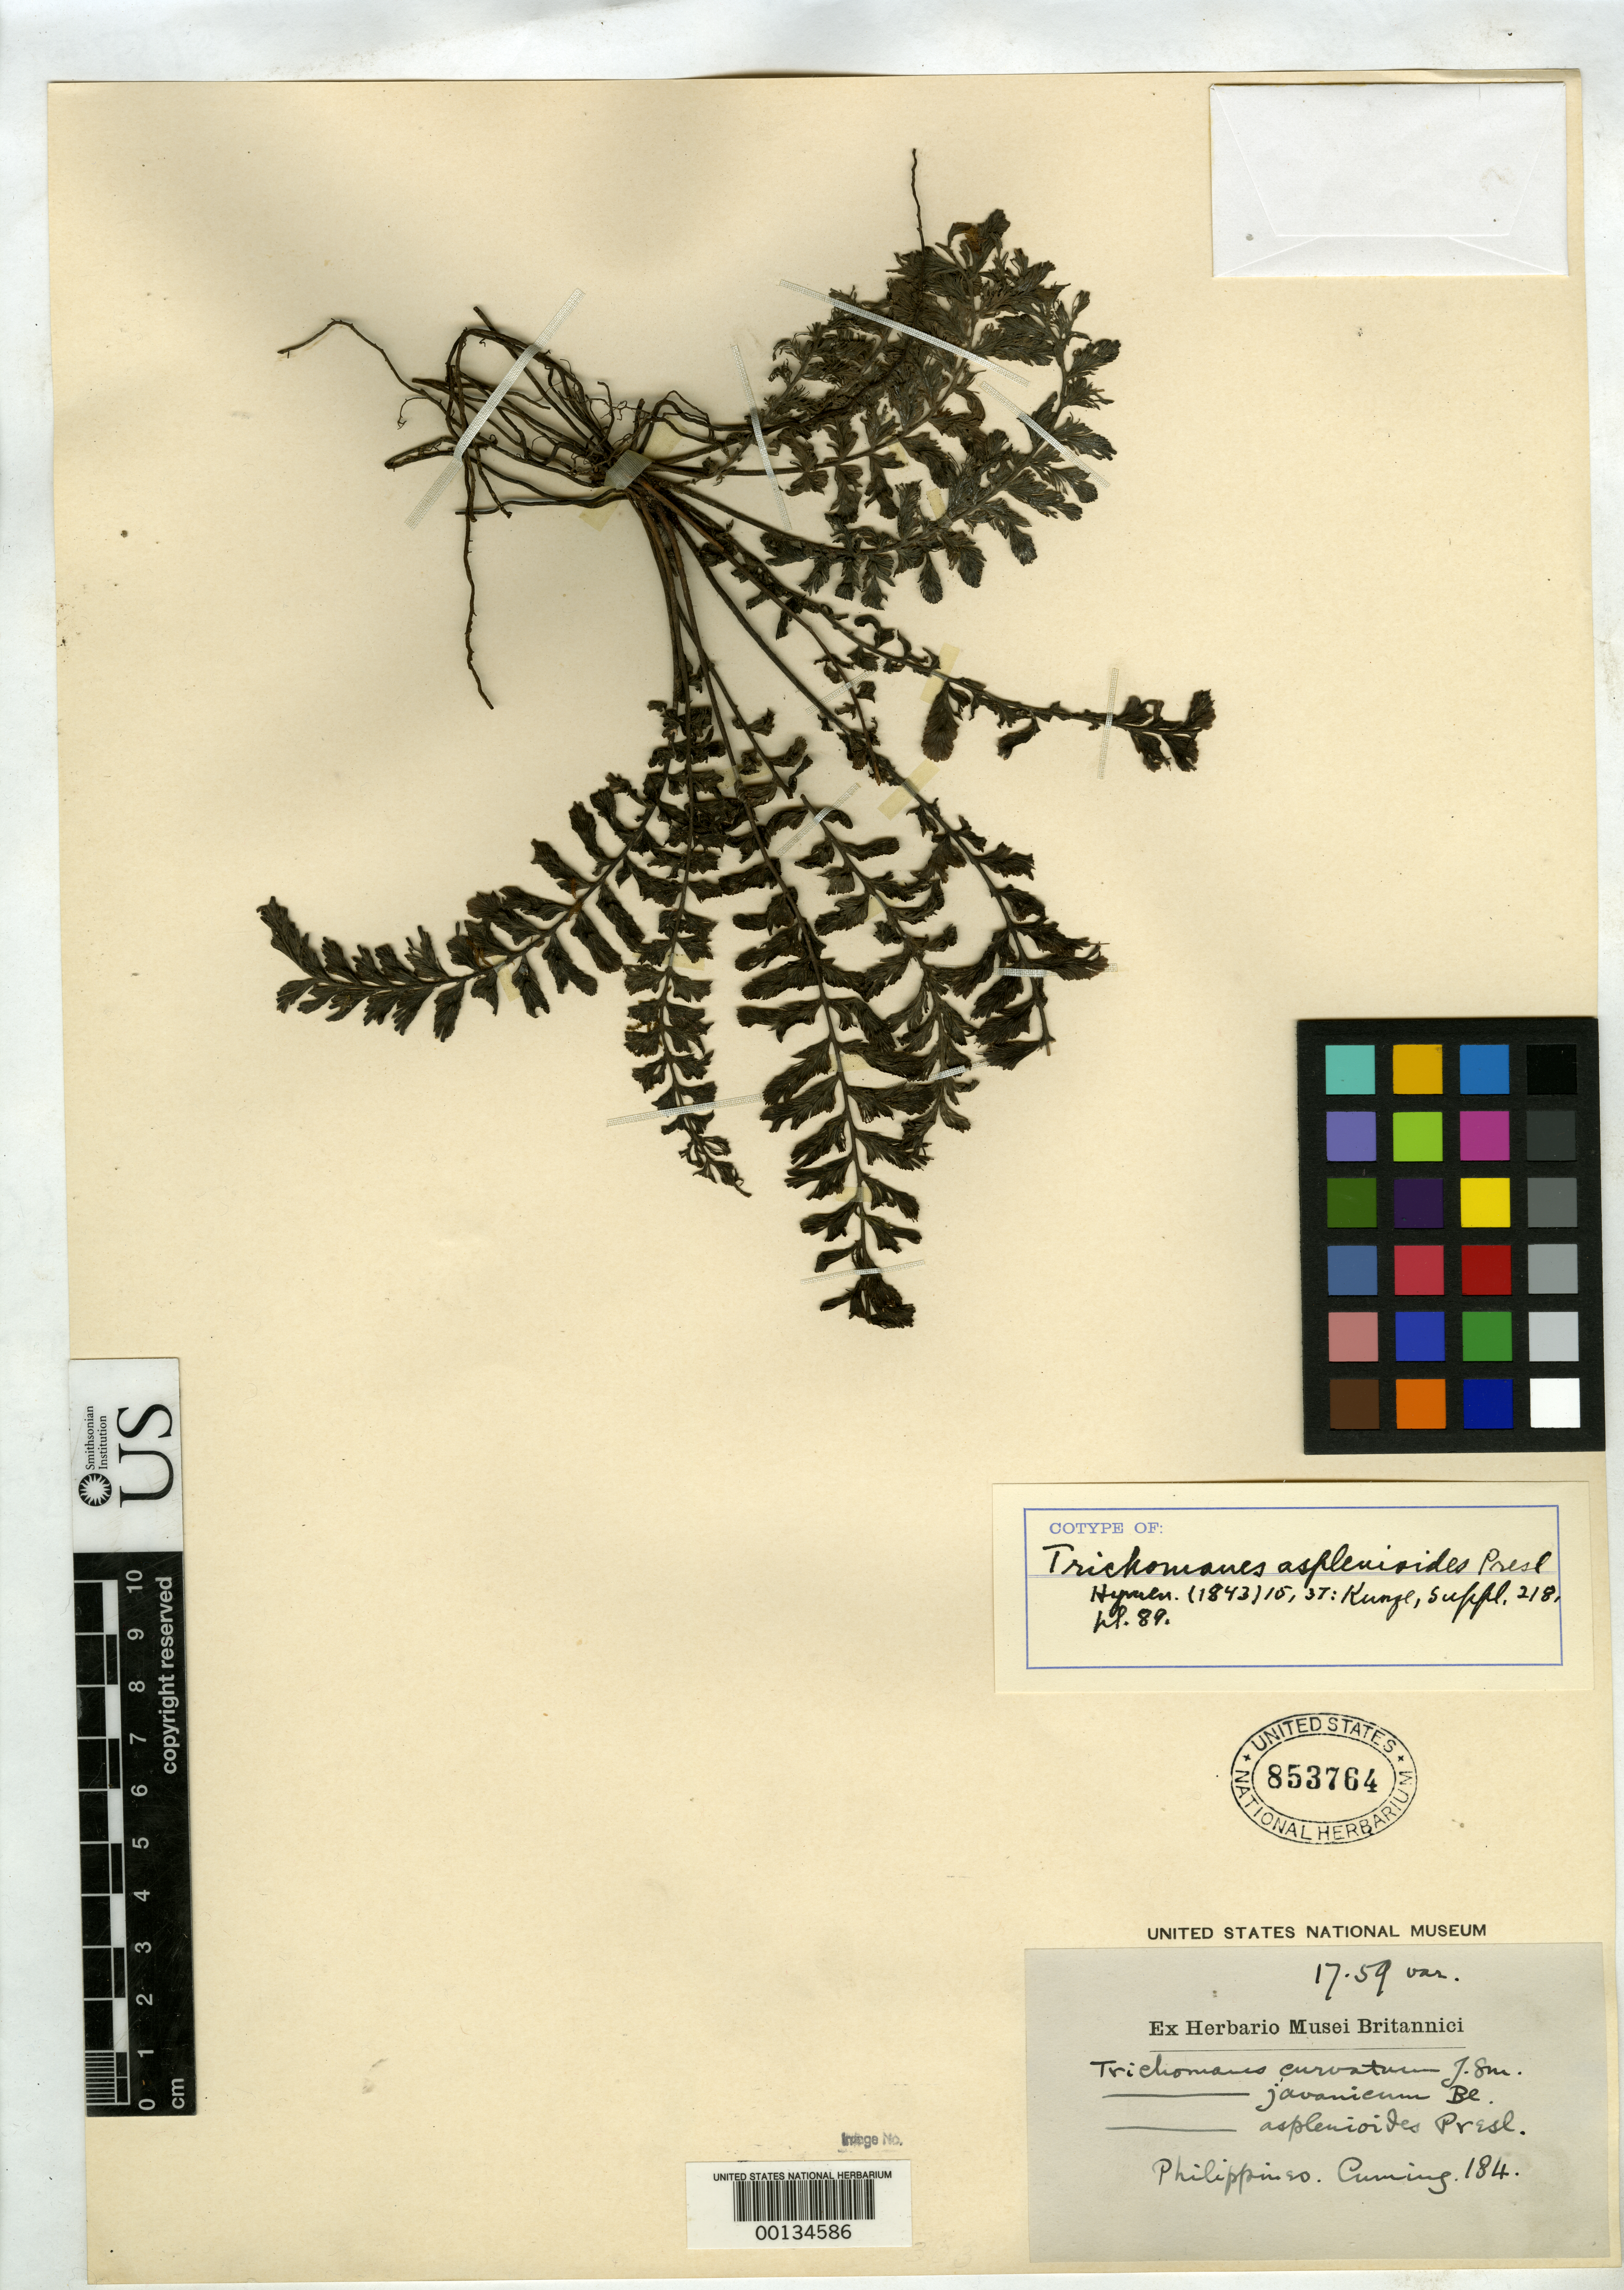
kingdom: Plantae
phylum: Tracheophyta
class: Polypodiopsida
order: Hymenophyllales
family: Hymenophyllaceae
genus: Trichomanes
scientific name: Trichomanes asplenioides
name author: C. Presl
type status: Type Collection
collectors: H. Cuming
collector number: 184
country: Philippines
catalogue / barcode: US 853764